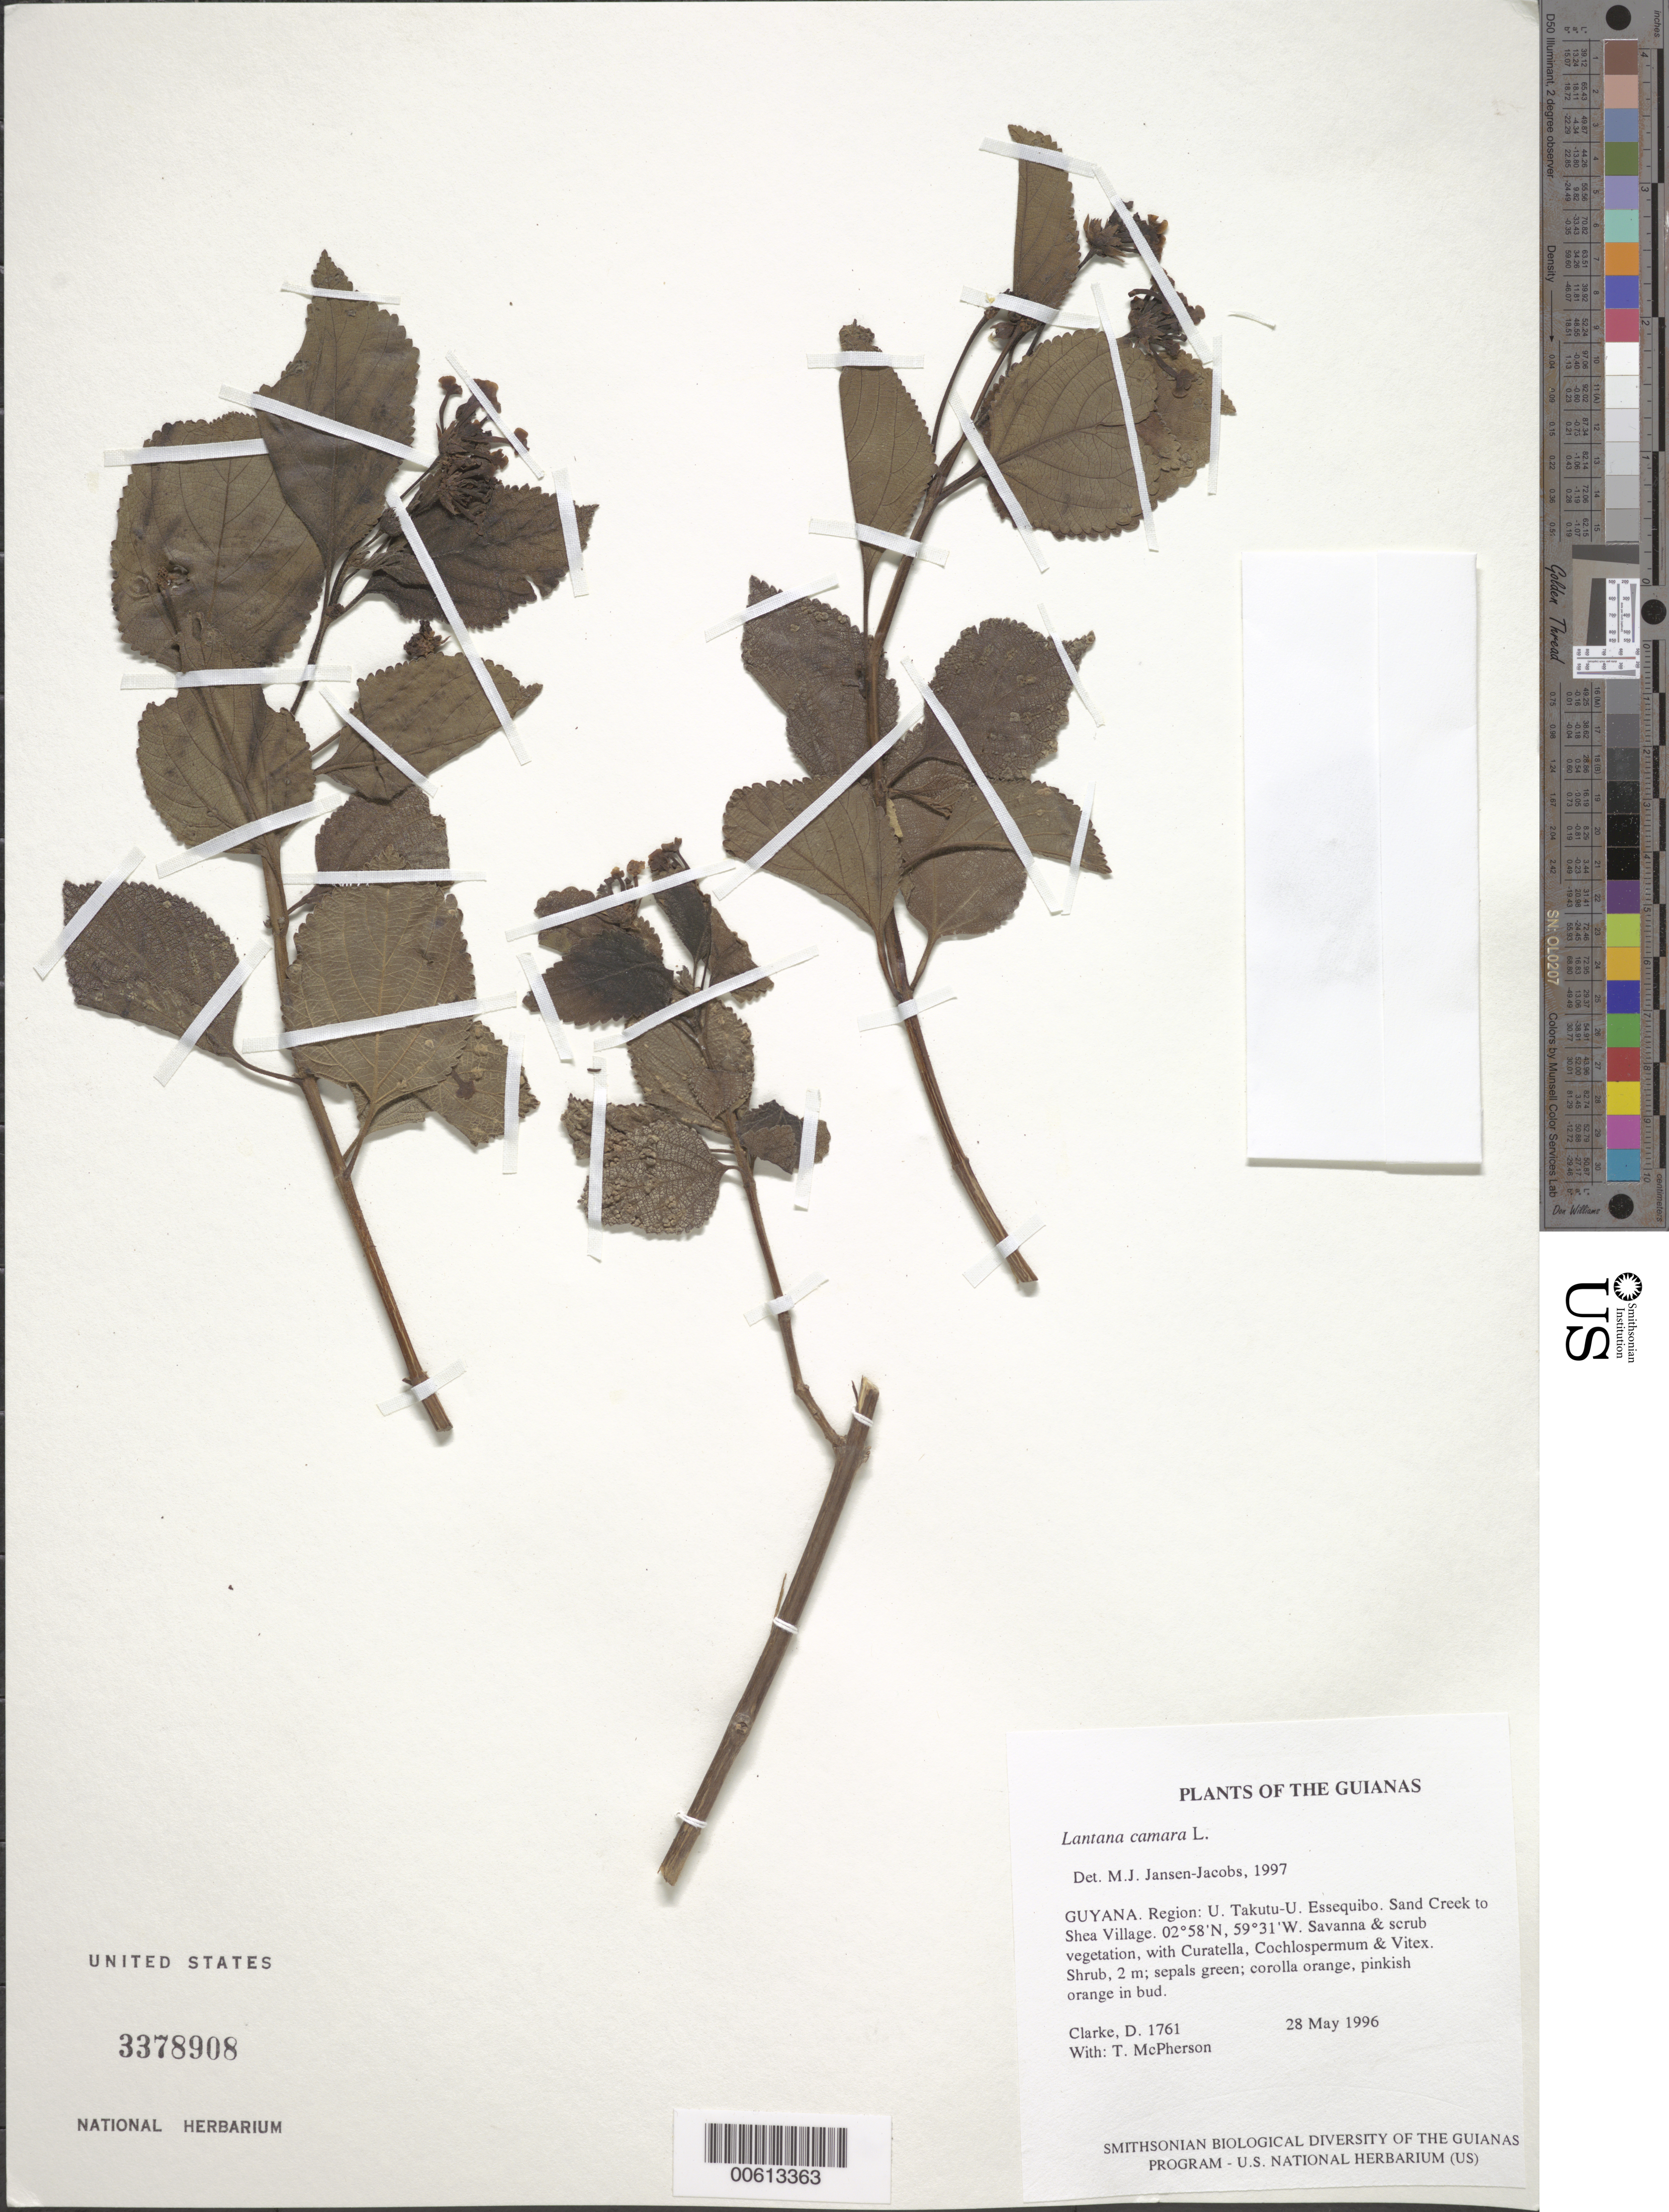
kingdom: Plantae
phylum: Tracheophyta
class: Magnoliopsida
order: Lamiales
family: Verbenaceae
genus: Lantana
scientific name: Lantana camara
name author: L.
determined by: Jansen-Jacobs, M. J., (U), Nationaal Herbarium Nederland, Utrecht University branch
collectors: H. D. Clarke & T. McPherson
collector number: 1761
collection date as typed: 28 May 1996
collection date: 1996-05-28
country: Guyana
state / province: U. Takutu-U. Essequibo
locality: Sand Creek to Shea Village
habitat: Savanna & scrub vegetation, with Curatella, Cochlospermum & Vitex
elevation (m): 100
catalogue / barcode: US 3378908